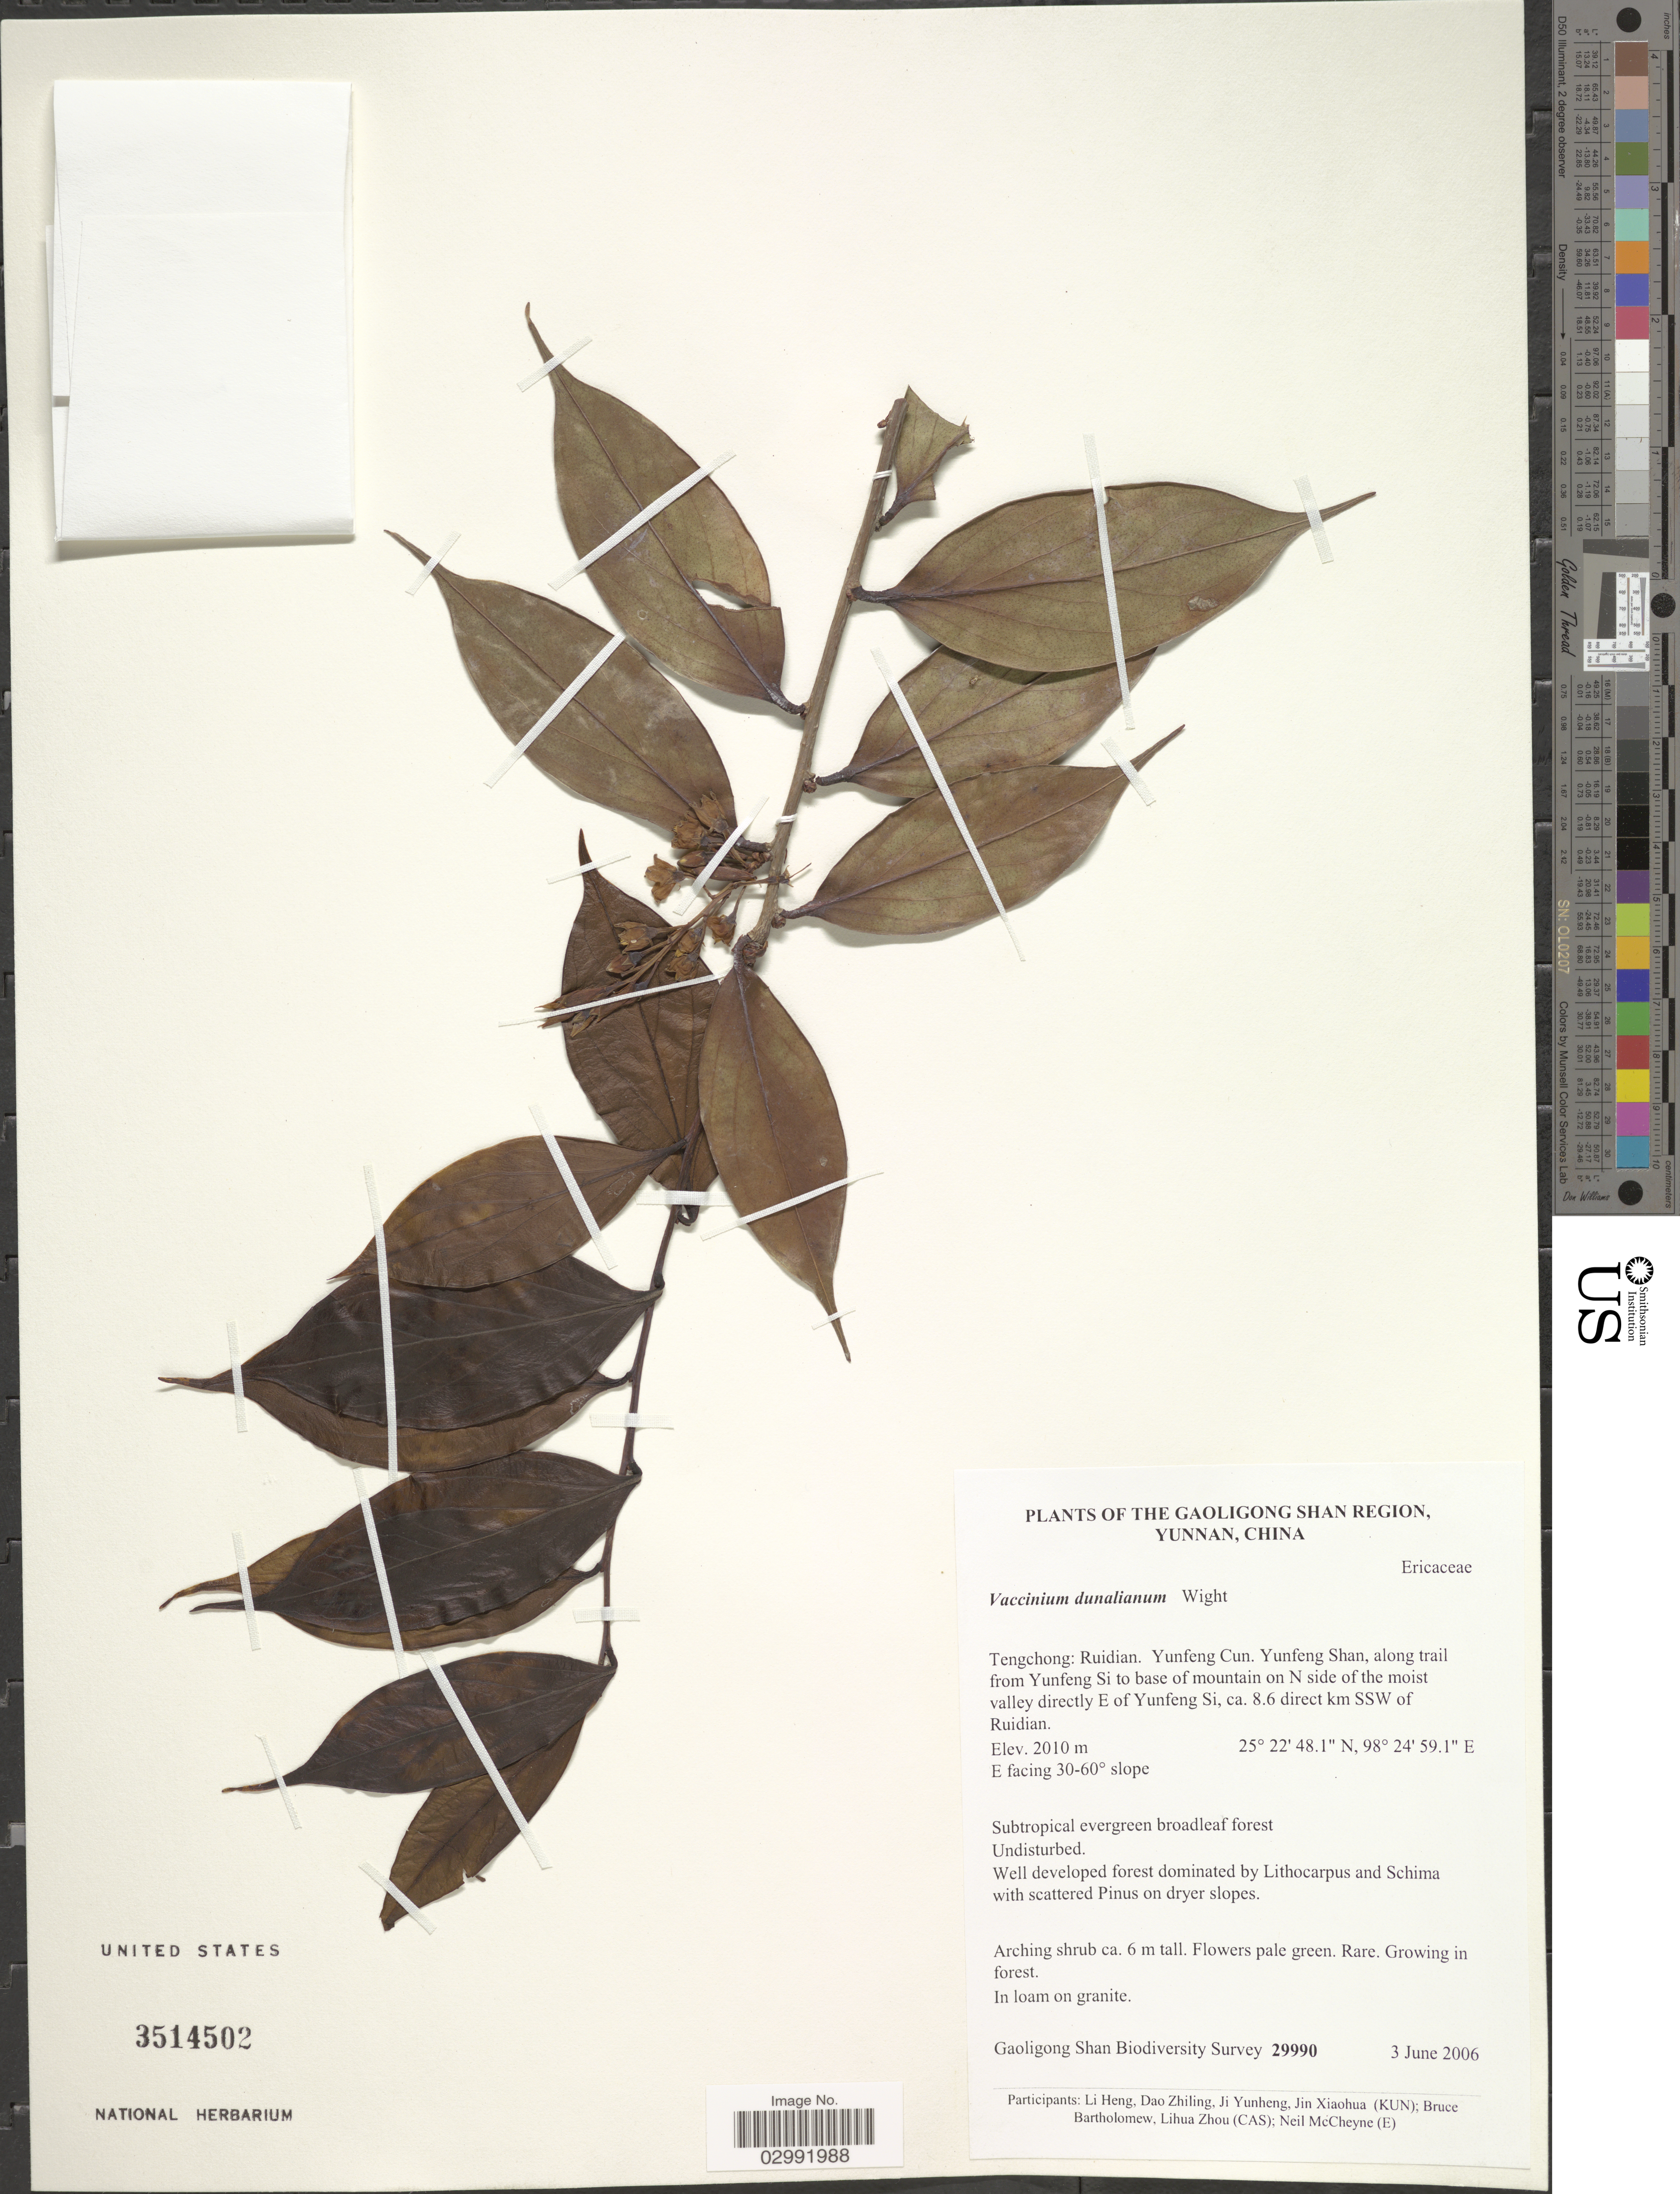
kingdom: Plantae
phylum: Tracheophyta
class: Magnoliopsida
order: Ericales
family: Ericaceae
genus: Vaccinium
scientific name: Vaccinium dunalianum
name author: Wight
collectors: Gaoligong Shan Biodiversity Survey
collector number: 29990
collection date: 2006-06-03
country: China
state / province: Yunnan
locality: Tengchong: Ruidian. Yunfeng Shan, along trail from Yunfeng Si to base of mountain on N side of the moist valley directly E of Yunfeng Si, ca. 8.6 direct km SSW of Ruidian.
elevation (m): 2010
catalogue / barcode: US 3514502